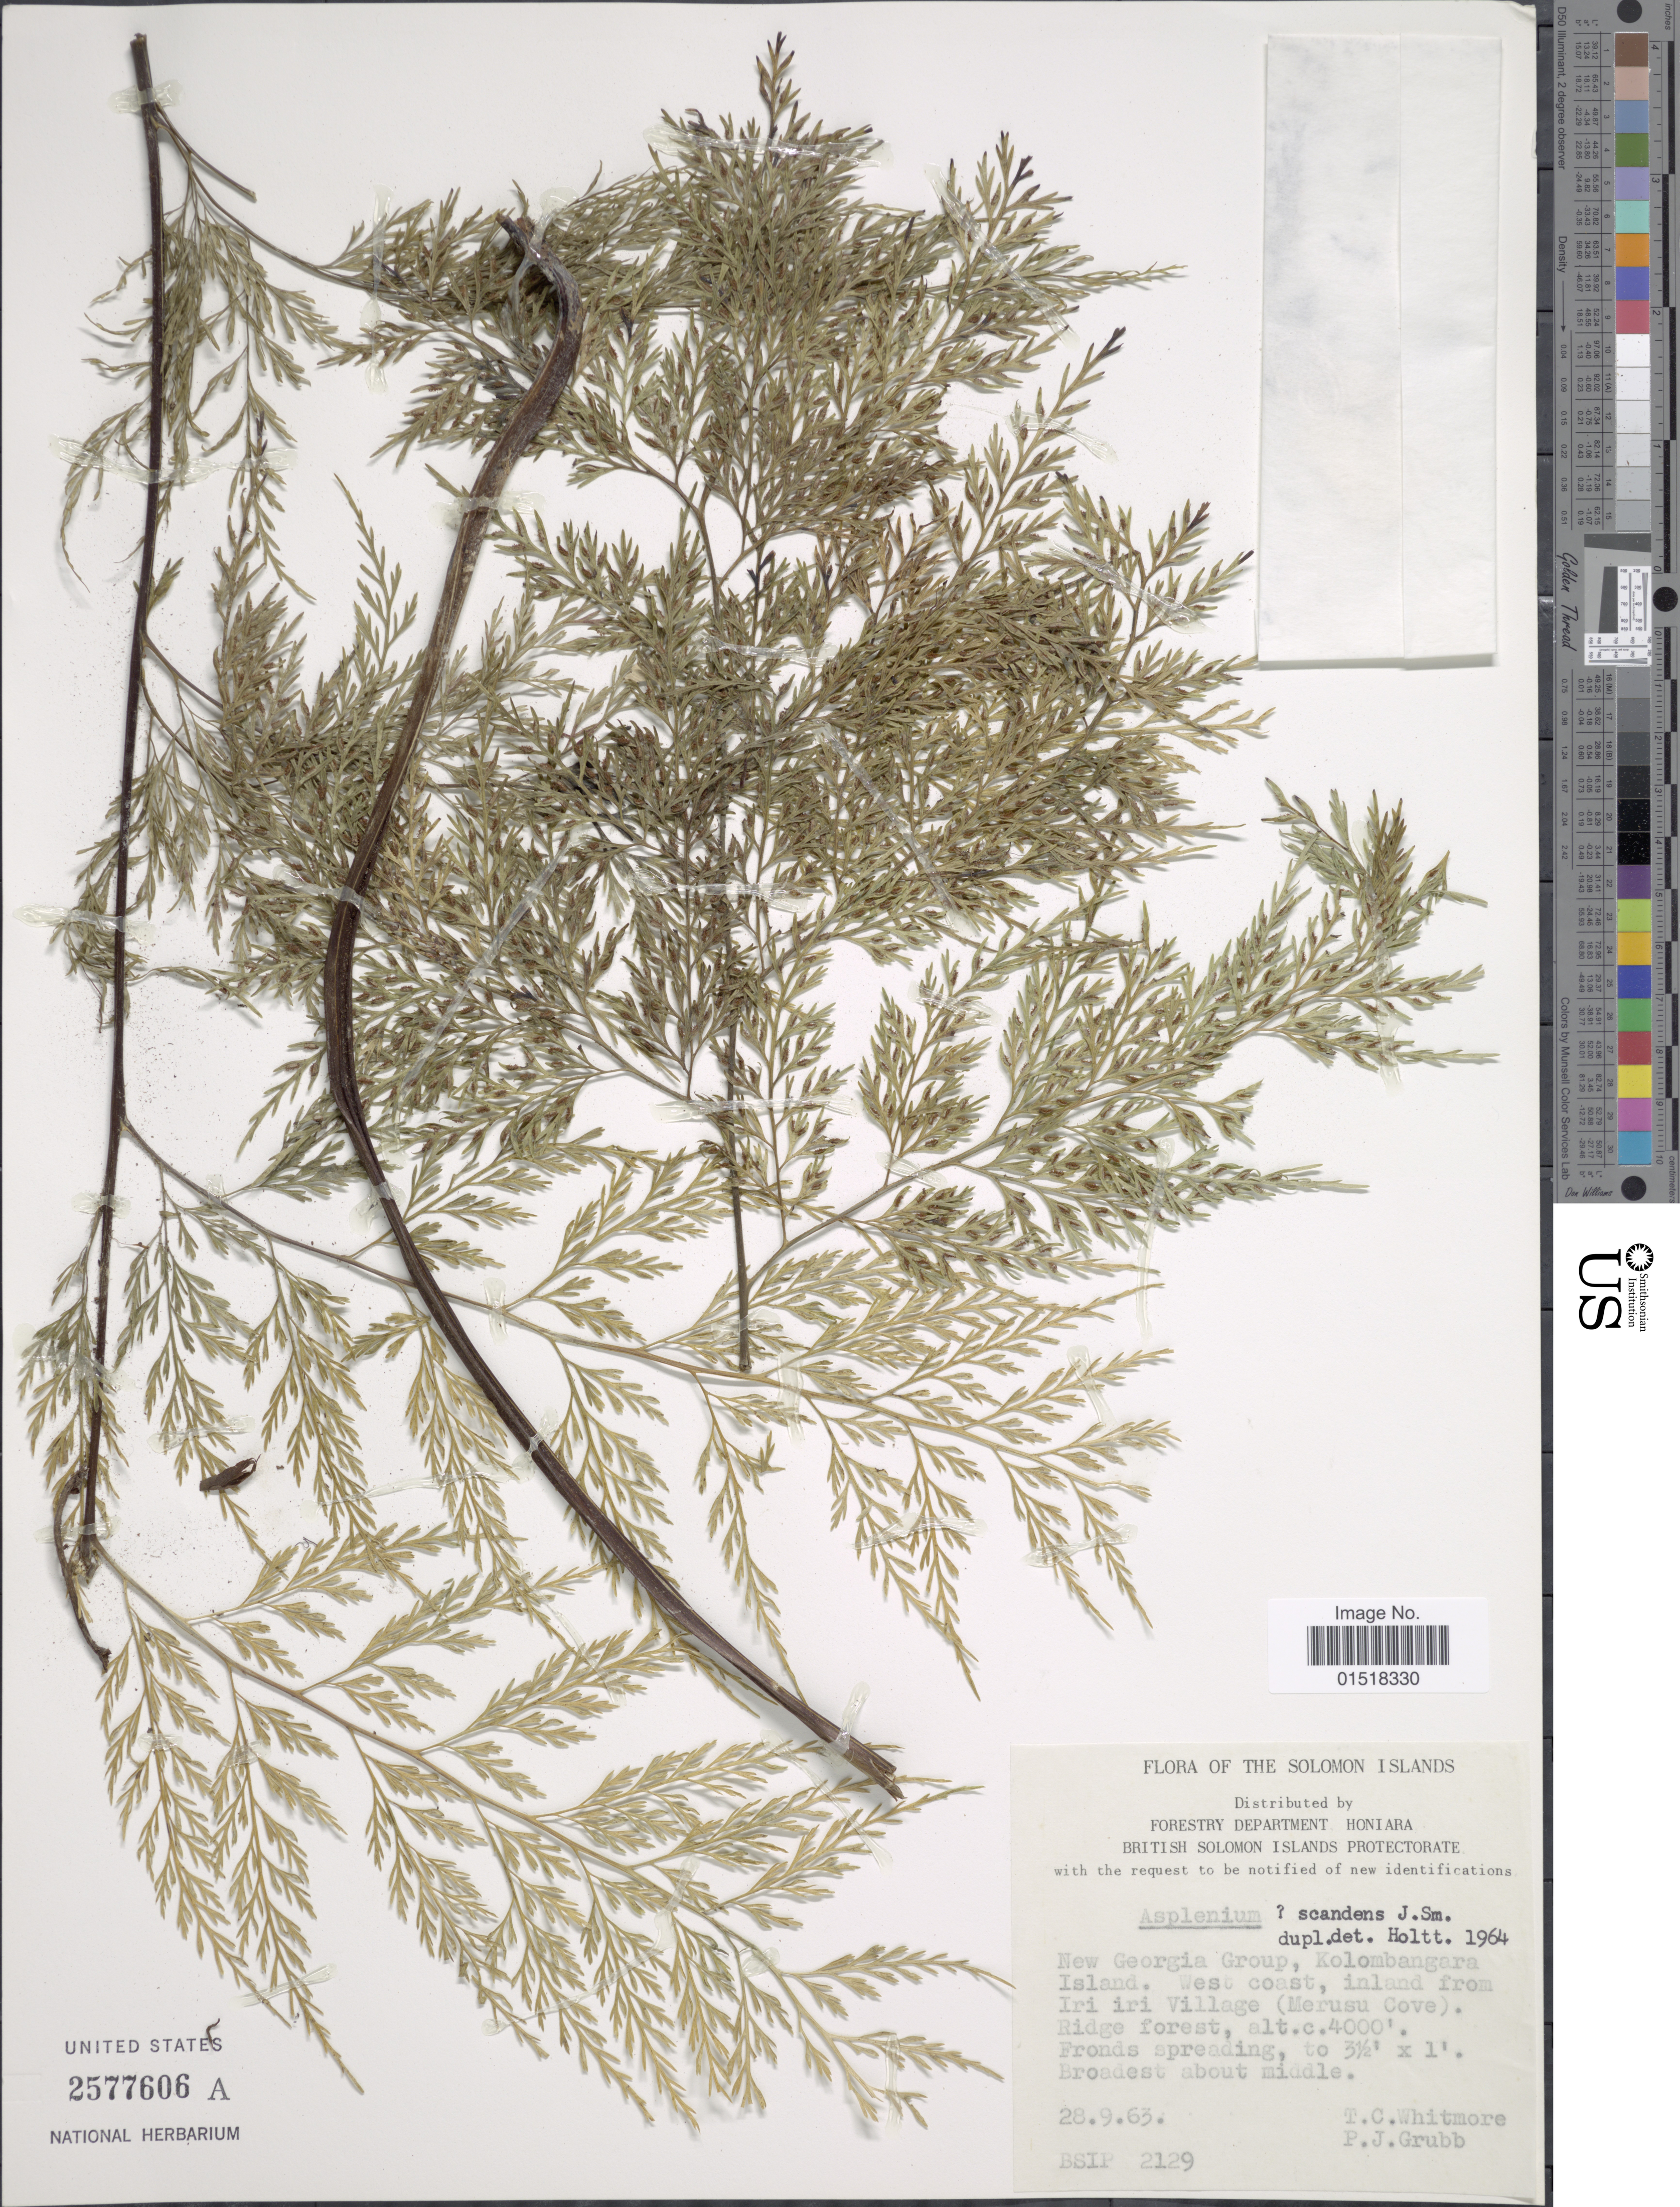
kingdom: Plantae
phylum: Tracheophyta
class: Polypodiopsida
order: Polypodiales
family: Aspleniaceae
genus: Asplenium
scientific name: Asplenium scandens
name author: J. Sm. ex Mett.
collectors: T. C. Whitmore & P. J. Grubb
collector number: BSIP 2129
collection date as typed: Transcribed d/m/y: 28/9/63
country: Solomon Islands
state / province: Solomon Islands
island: Kolombangara [Nduke]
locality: New Georgia Group, Kolombangara Island. West coast, inland from Iri iri Village (Merusu Cove).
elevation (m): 1219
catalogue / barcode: US 2577606A